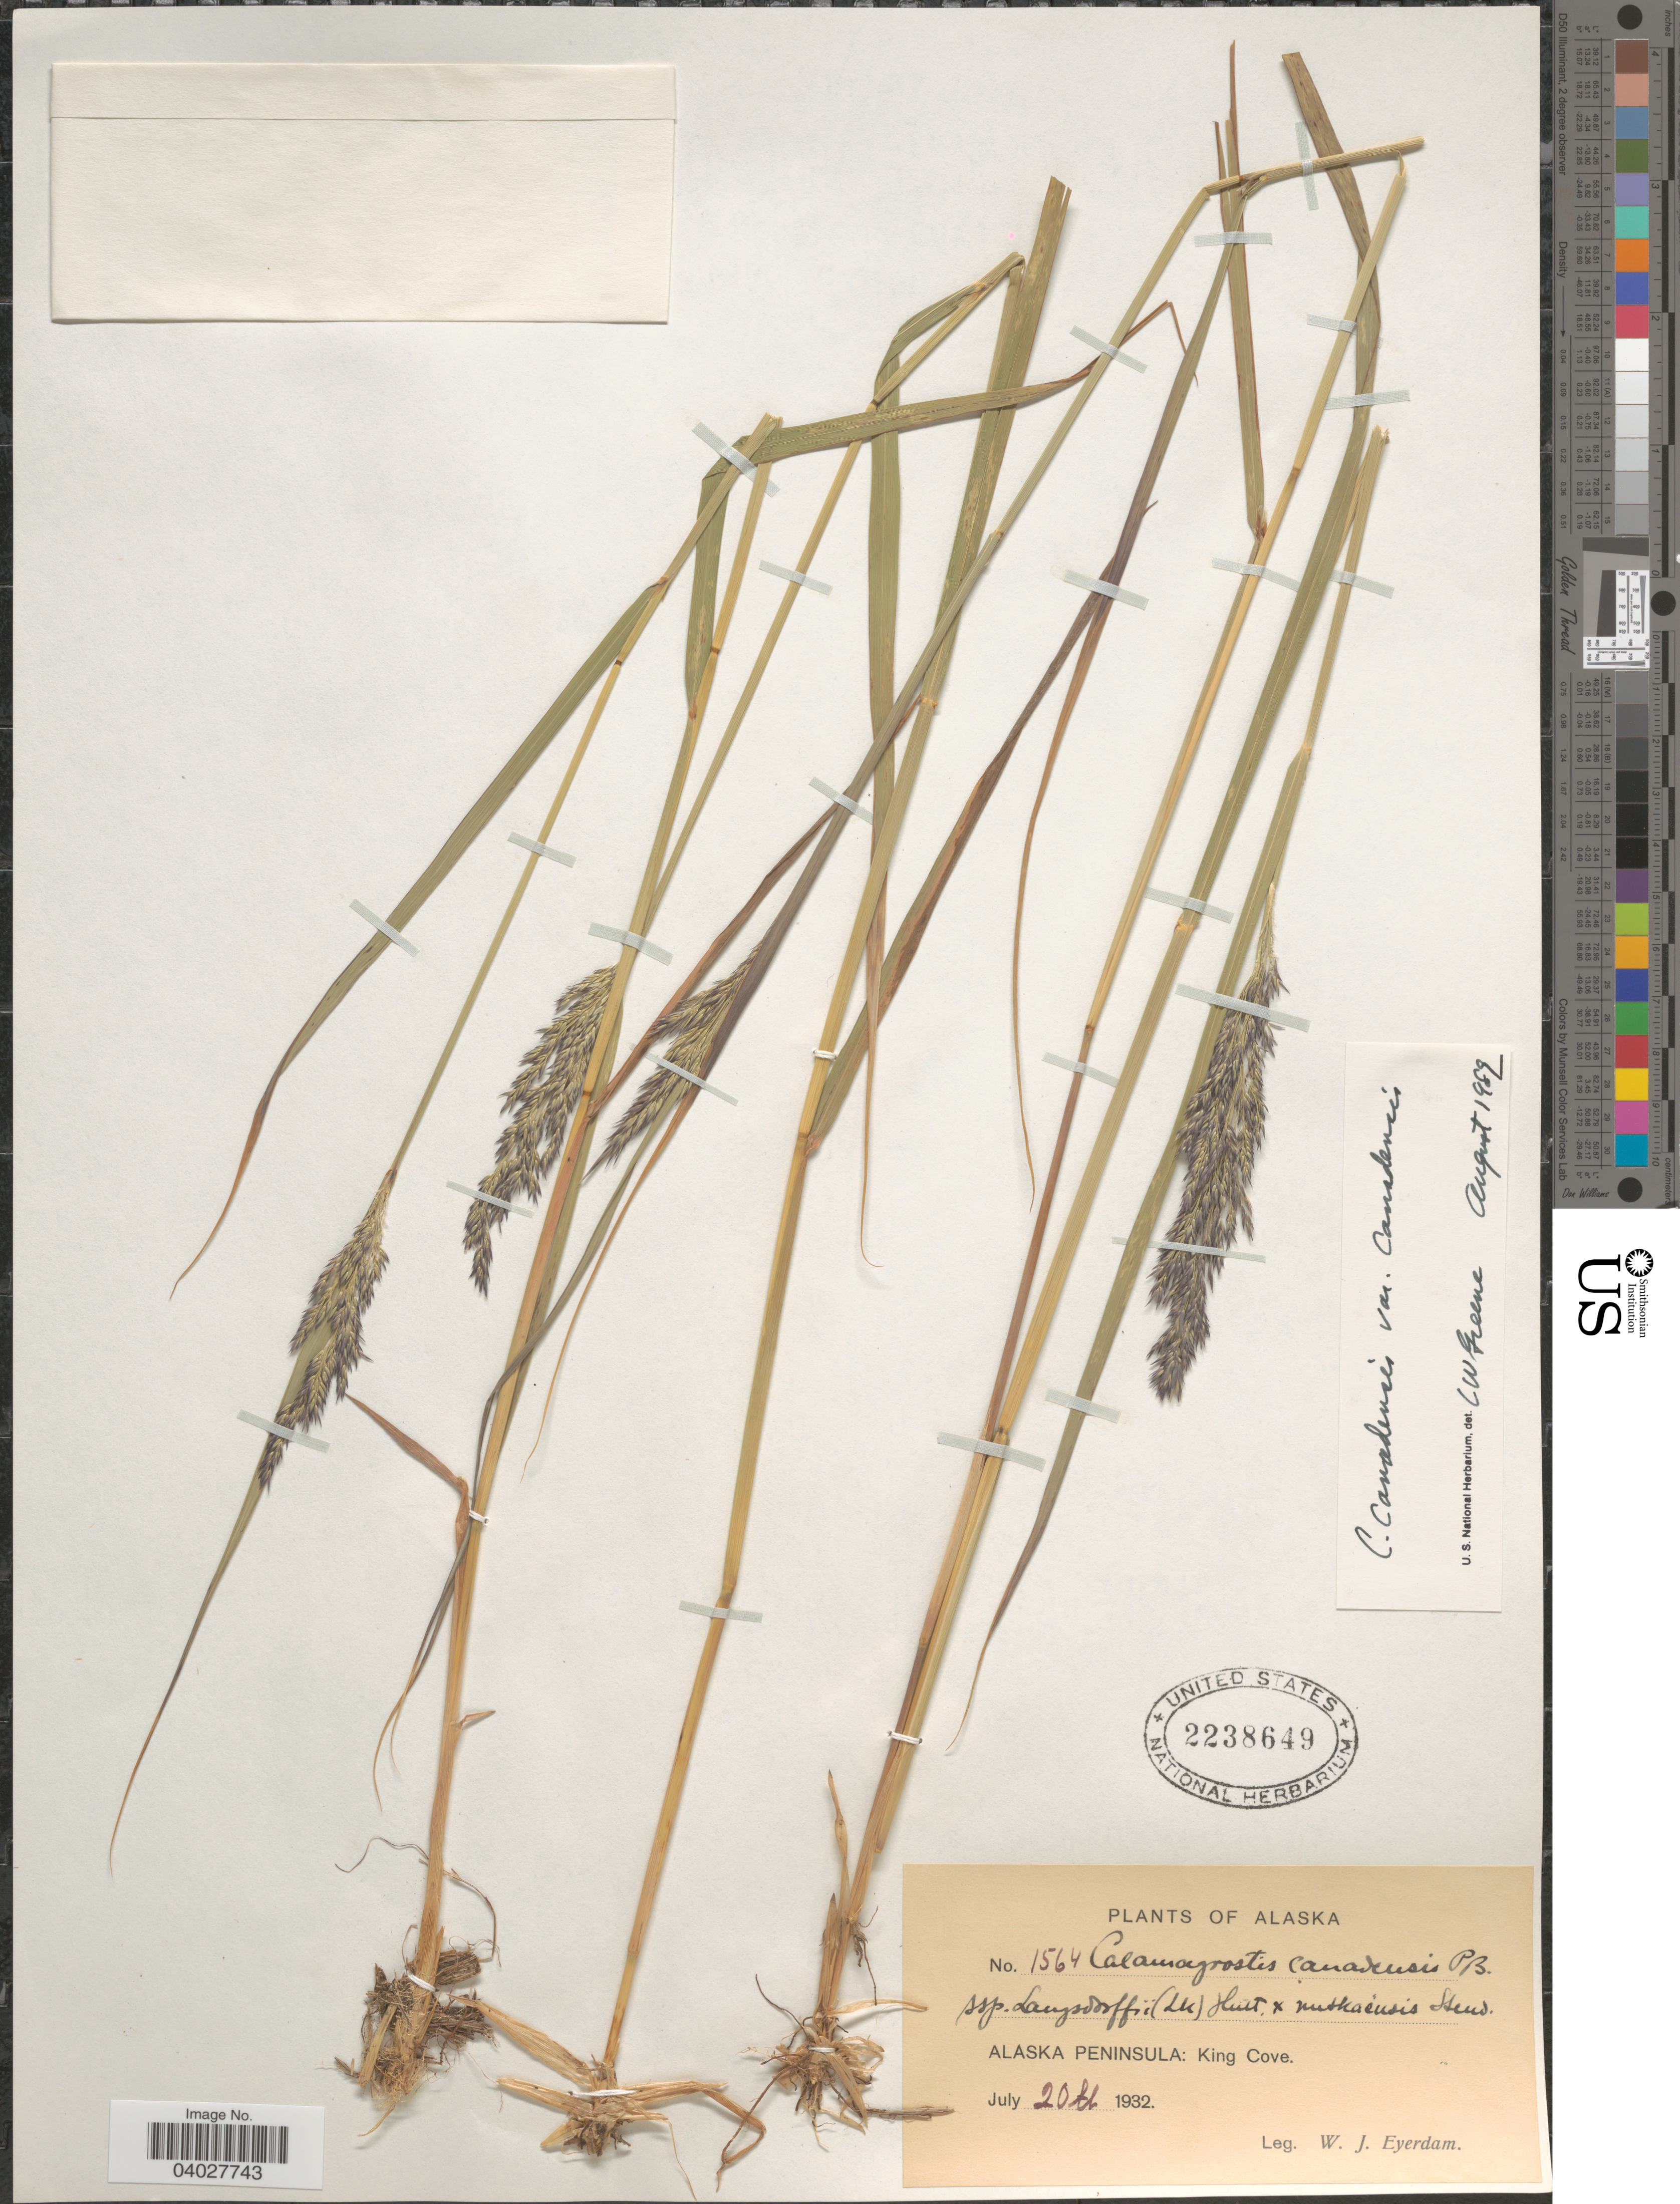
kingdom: Plantae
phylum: Tracheophyta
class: Liliopsida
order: Poales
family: Poaceae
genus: Calamagrostis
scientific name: Calamagrostis canadensis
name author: (Michx.) P. Beauv.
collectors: W. J. Eyerdam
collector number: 1564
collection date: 1932-07-20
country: United States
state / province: Alaska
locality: Alaska Peninsula: King Cove.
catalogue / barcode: US 2238649